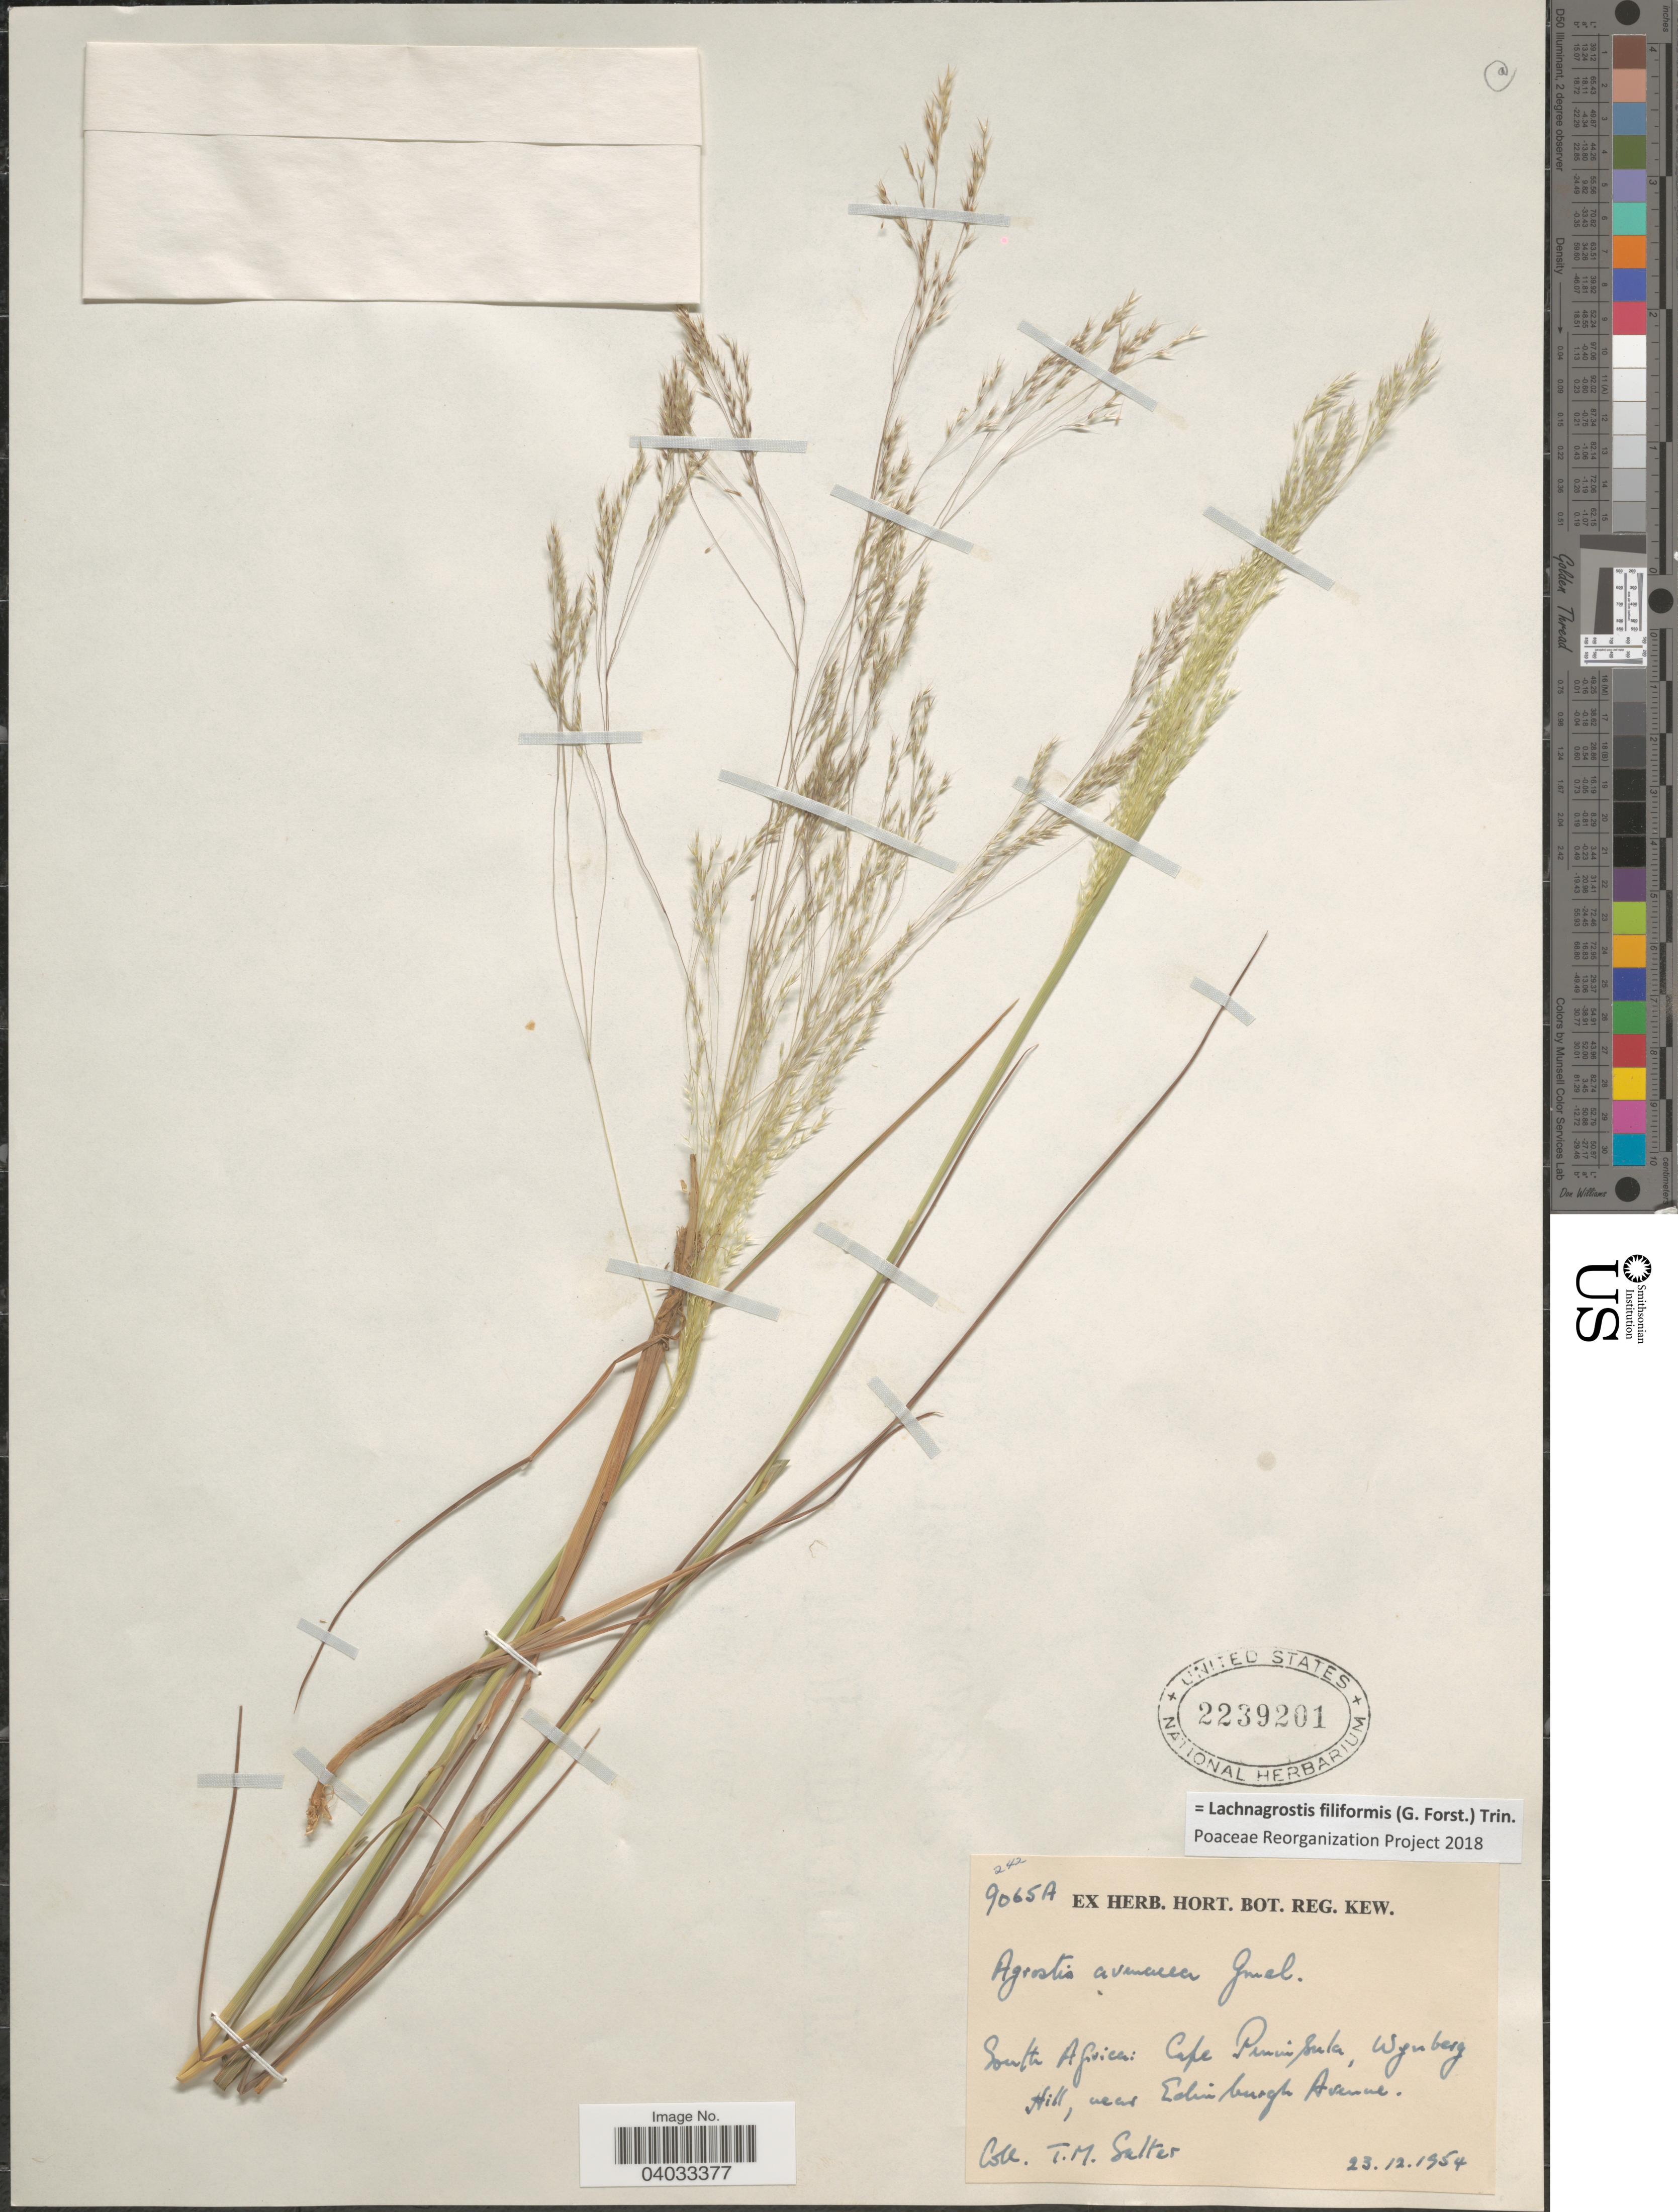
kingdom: Plantae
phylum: Tracheophyta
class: Liliopsida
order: Poales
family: Poaceae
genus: Lachnagrostis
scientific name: Lachnagrostis filiformis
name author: (J.R. Forst.) Trin.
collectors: T. Salter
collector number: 9065A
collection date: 1954-12-23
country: South Africa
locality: Cape Peninsula, Wynberg Hill, near Edinburgh Avenue.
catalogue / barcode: US 2239201